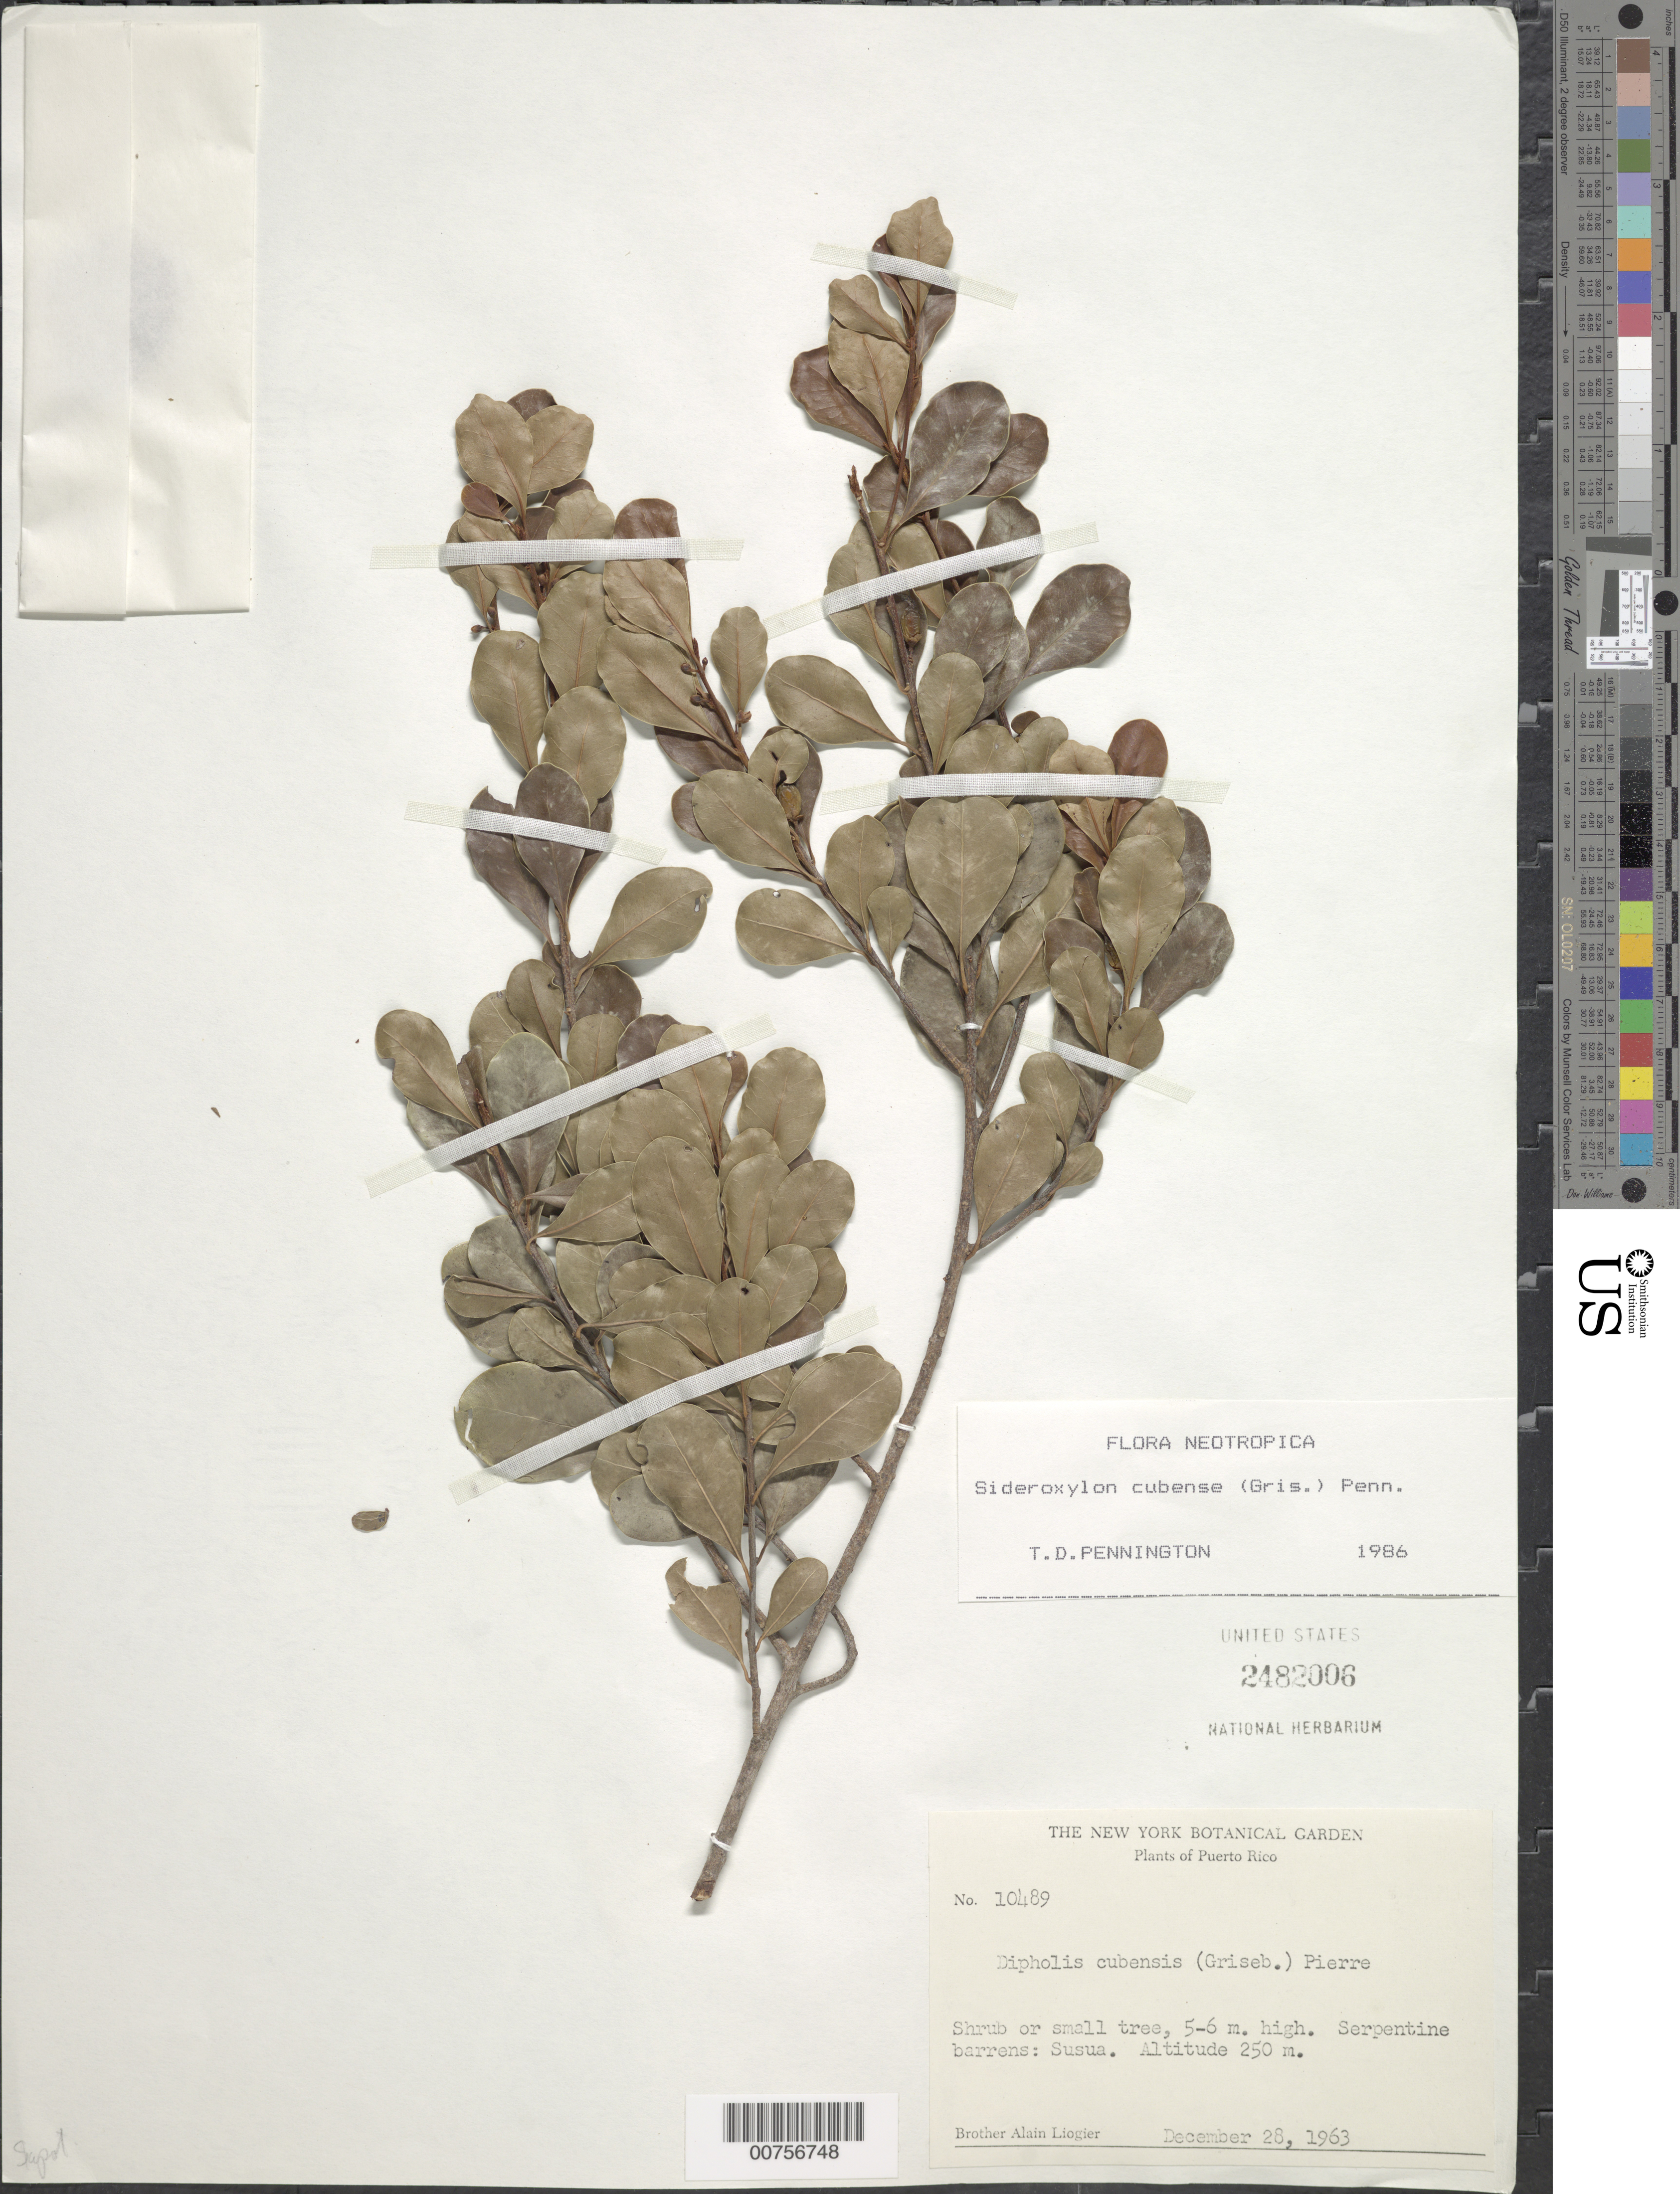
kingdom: Plantae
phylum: Tracheophyta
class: Magnoliopsida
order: Ericales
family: Sapotaceae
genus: Sideroxylon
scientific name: Sideroxylon cubense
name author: (Griseb.) T.D. Penn.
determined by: Pennington, T. D., (K)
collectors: A. H. Liogier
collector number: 10489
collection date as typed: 28 Dec 1963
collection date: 1963-12-28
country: Puerto Rico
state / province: Sabana Grande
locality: Susua.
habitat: Serpentine barrens.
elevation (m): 250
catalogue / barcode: US 2482006